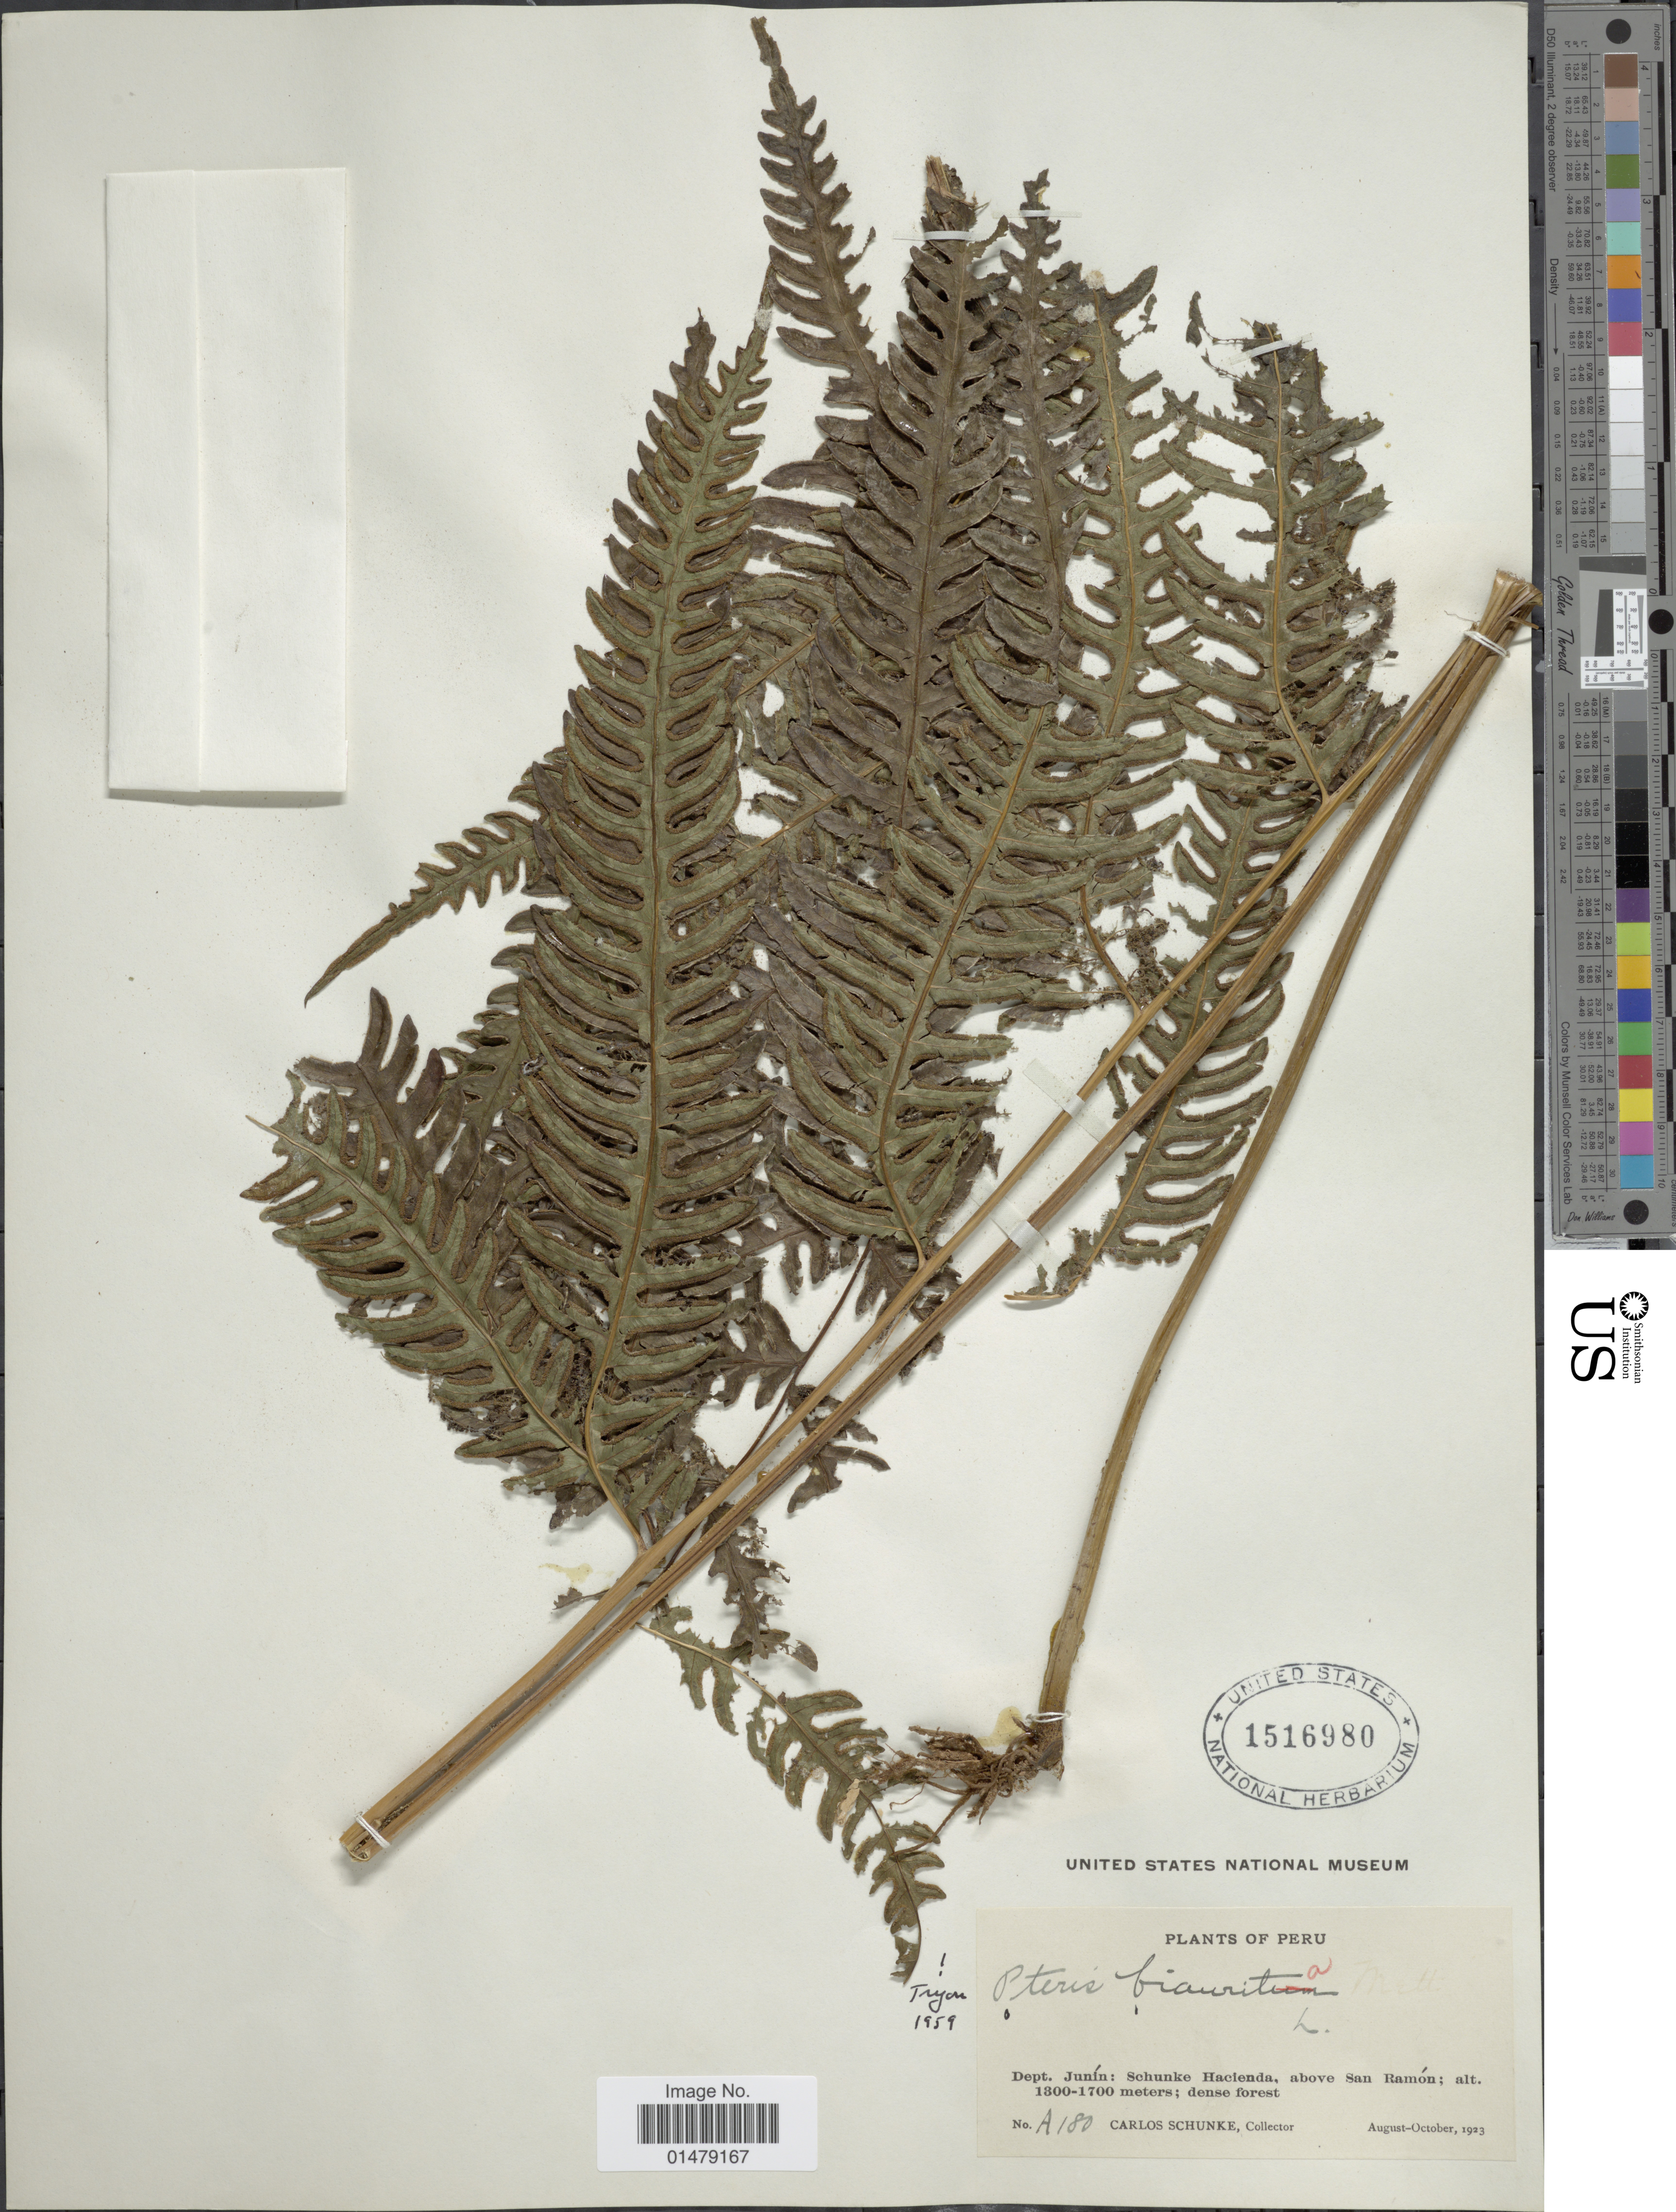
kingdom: Plantae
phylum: Tracheophyta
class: Polypodiopsida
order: Polypodiales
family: Pteridaceae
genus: Pteris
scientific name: Pteris biaurita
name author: L.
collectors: C. Schunke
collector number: A180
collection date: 1923-08/1923-10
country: Peru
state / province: Junín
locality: Dept. Junin: Schunke Hacienda, above San Ramon.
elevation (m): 1300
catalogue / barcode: US 1516980